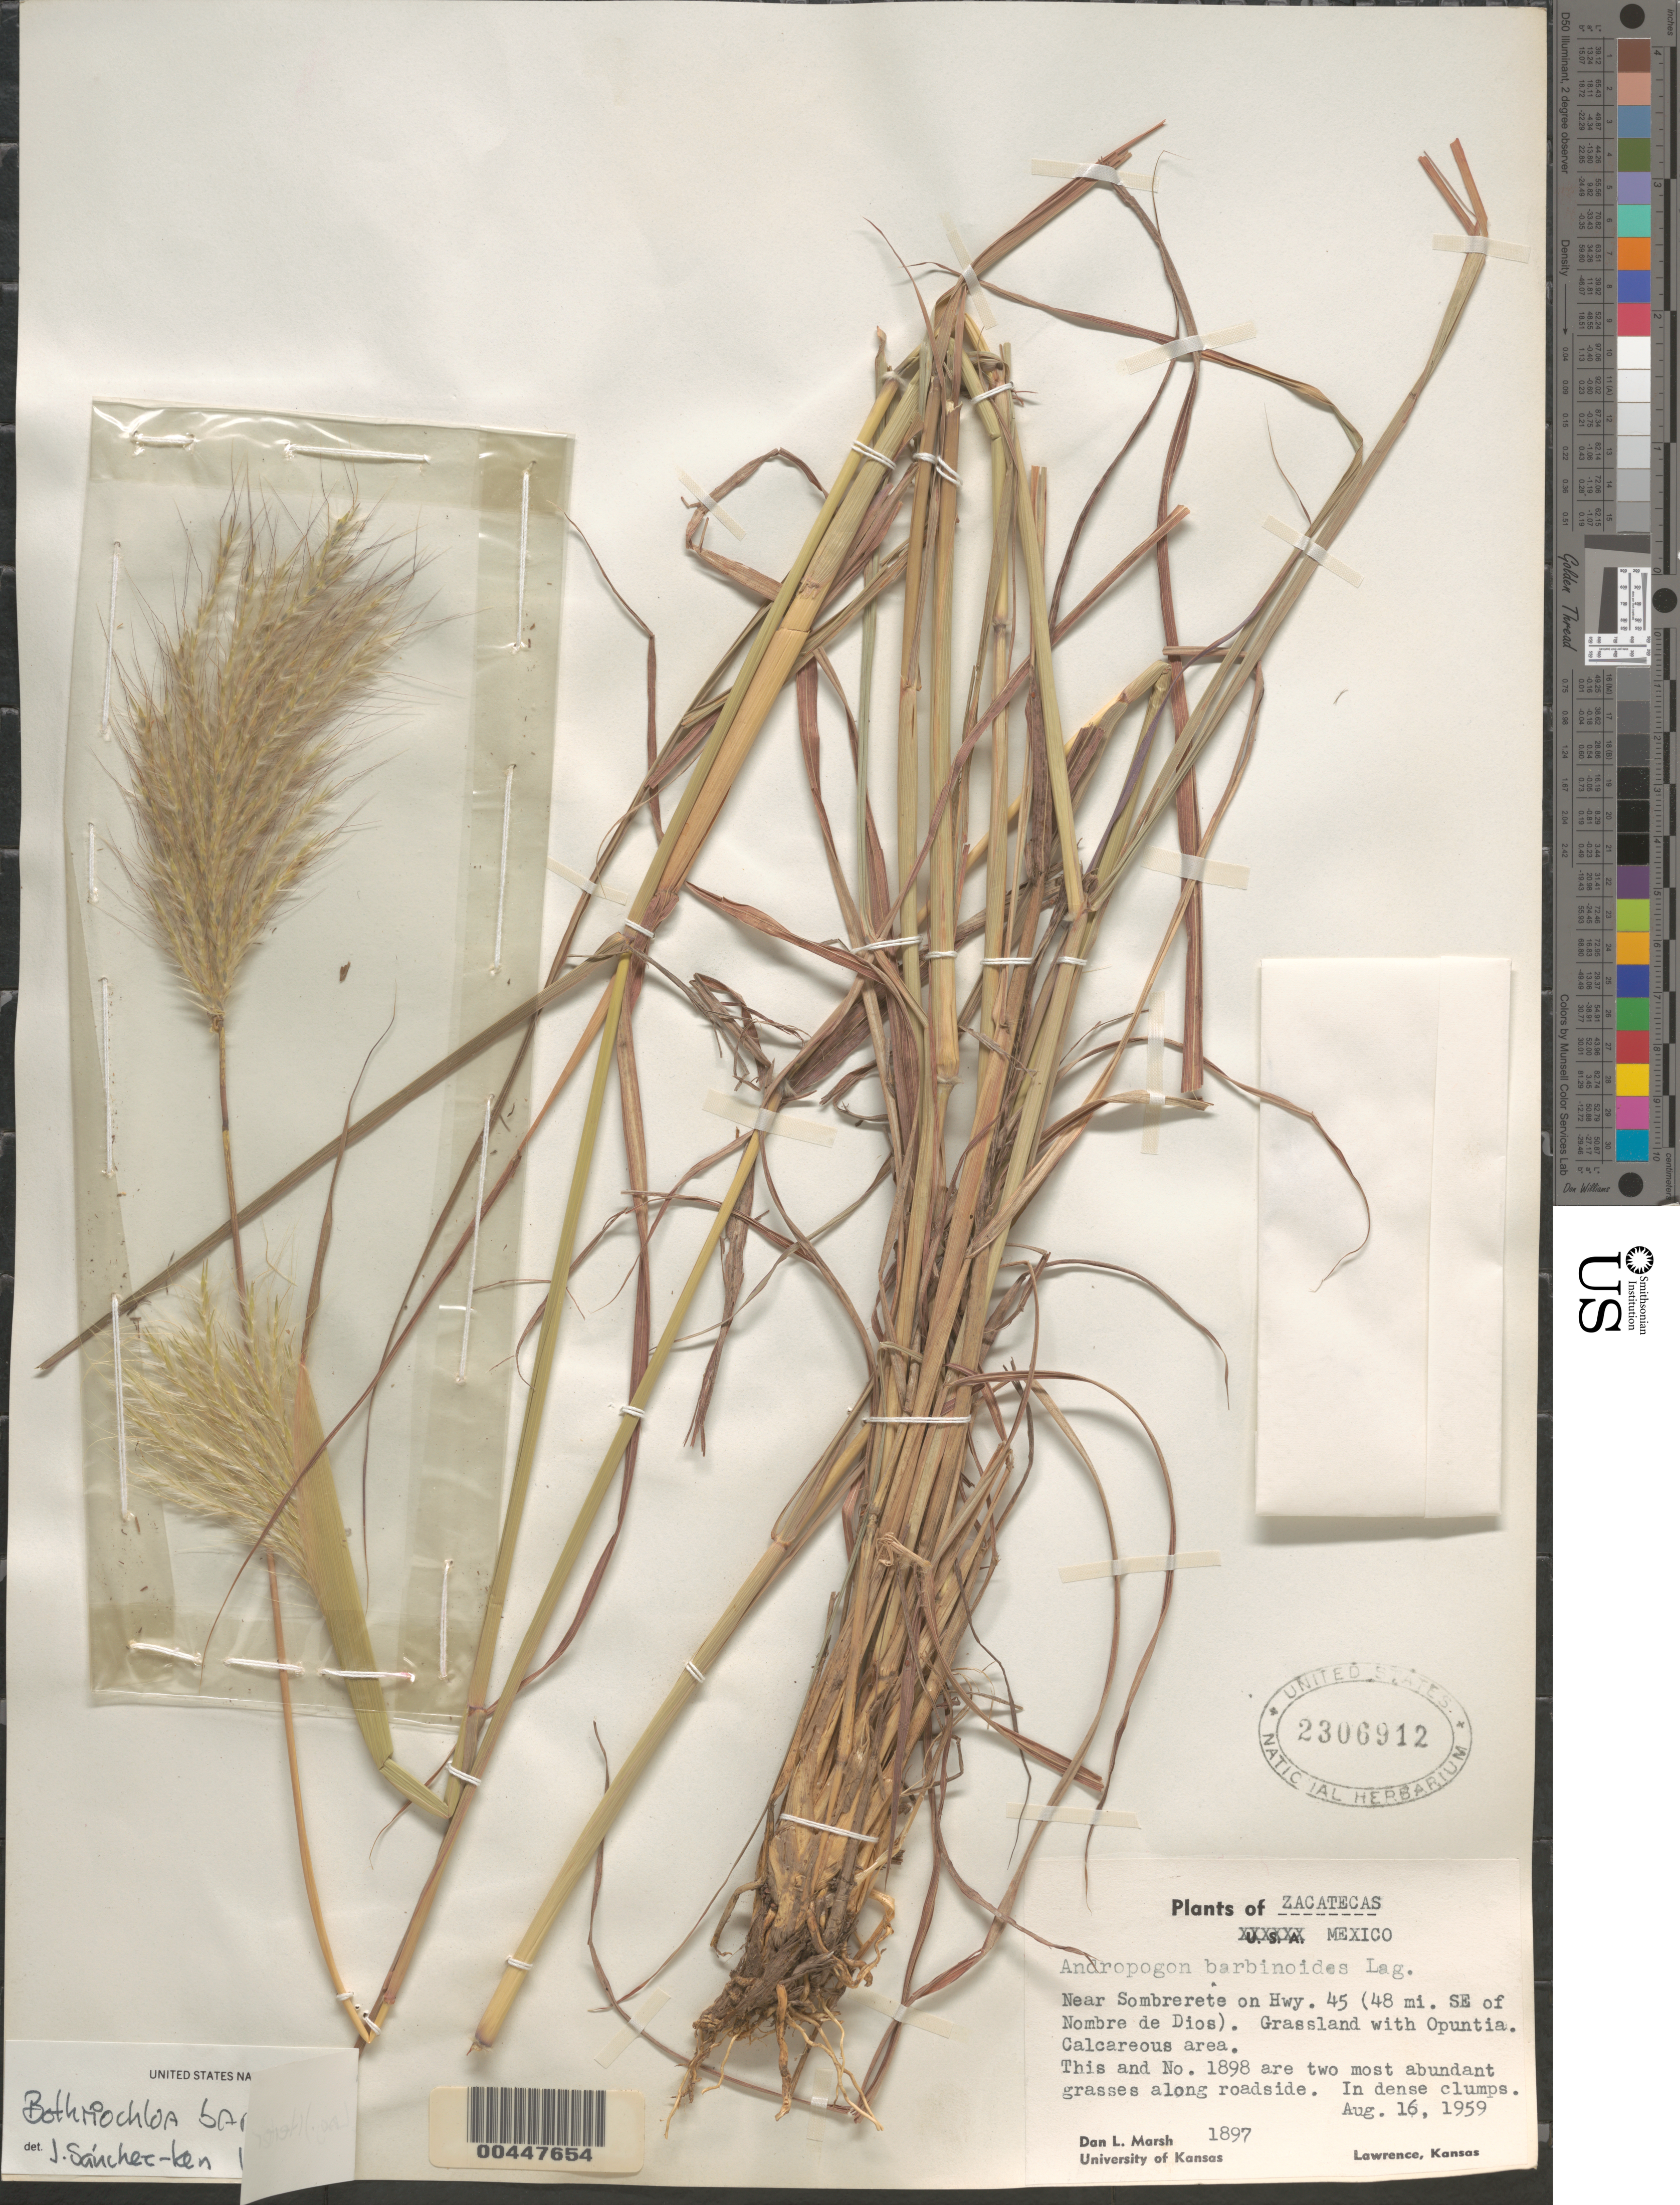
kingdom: Plantae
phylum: Tracheophyta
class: Liliopsida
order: Poales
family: Poaceae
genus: Bothriochloa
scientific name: Bothriochloa barbinodis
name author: (Lag.) Herter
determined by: Sánchez-Ken, J. G.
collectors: D. L. Marsh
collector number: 1897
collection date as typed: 16 Aug 1959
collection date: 1959-08-16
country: Mexico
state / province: Zacatecas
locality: near Sombrerete on Hwy 45 (48 mi SE of Nombre de Dios)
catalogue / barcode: US 2306912